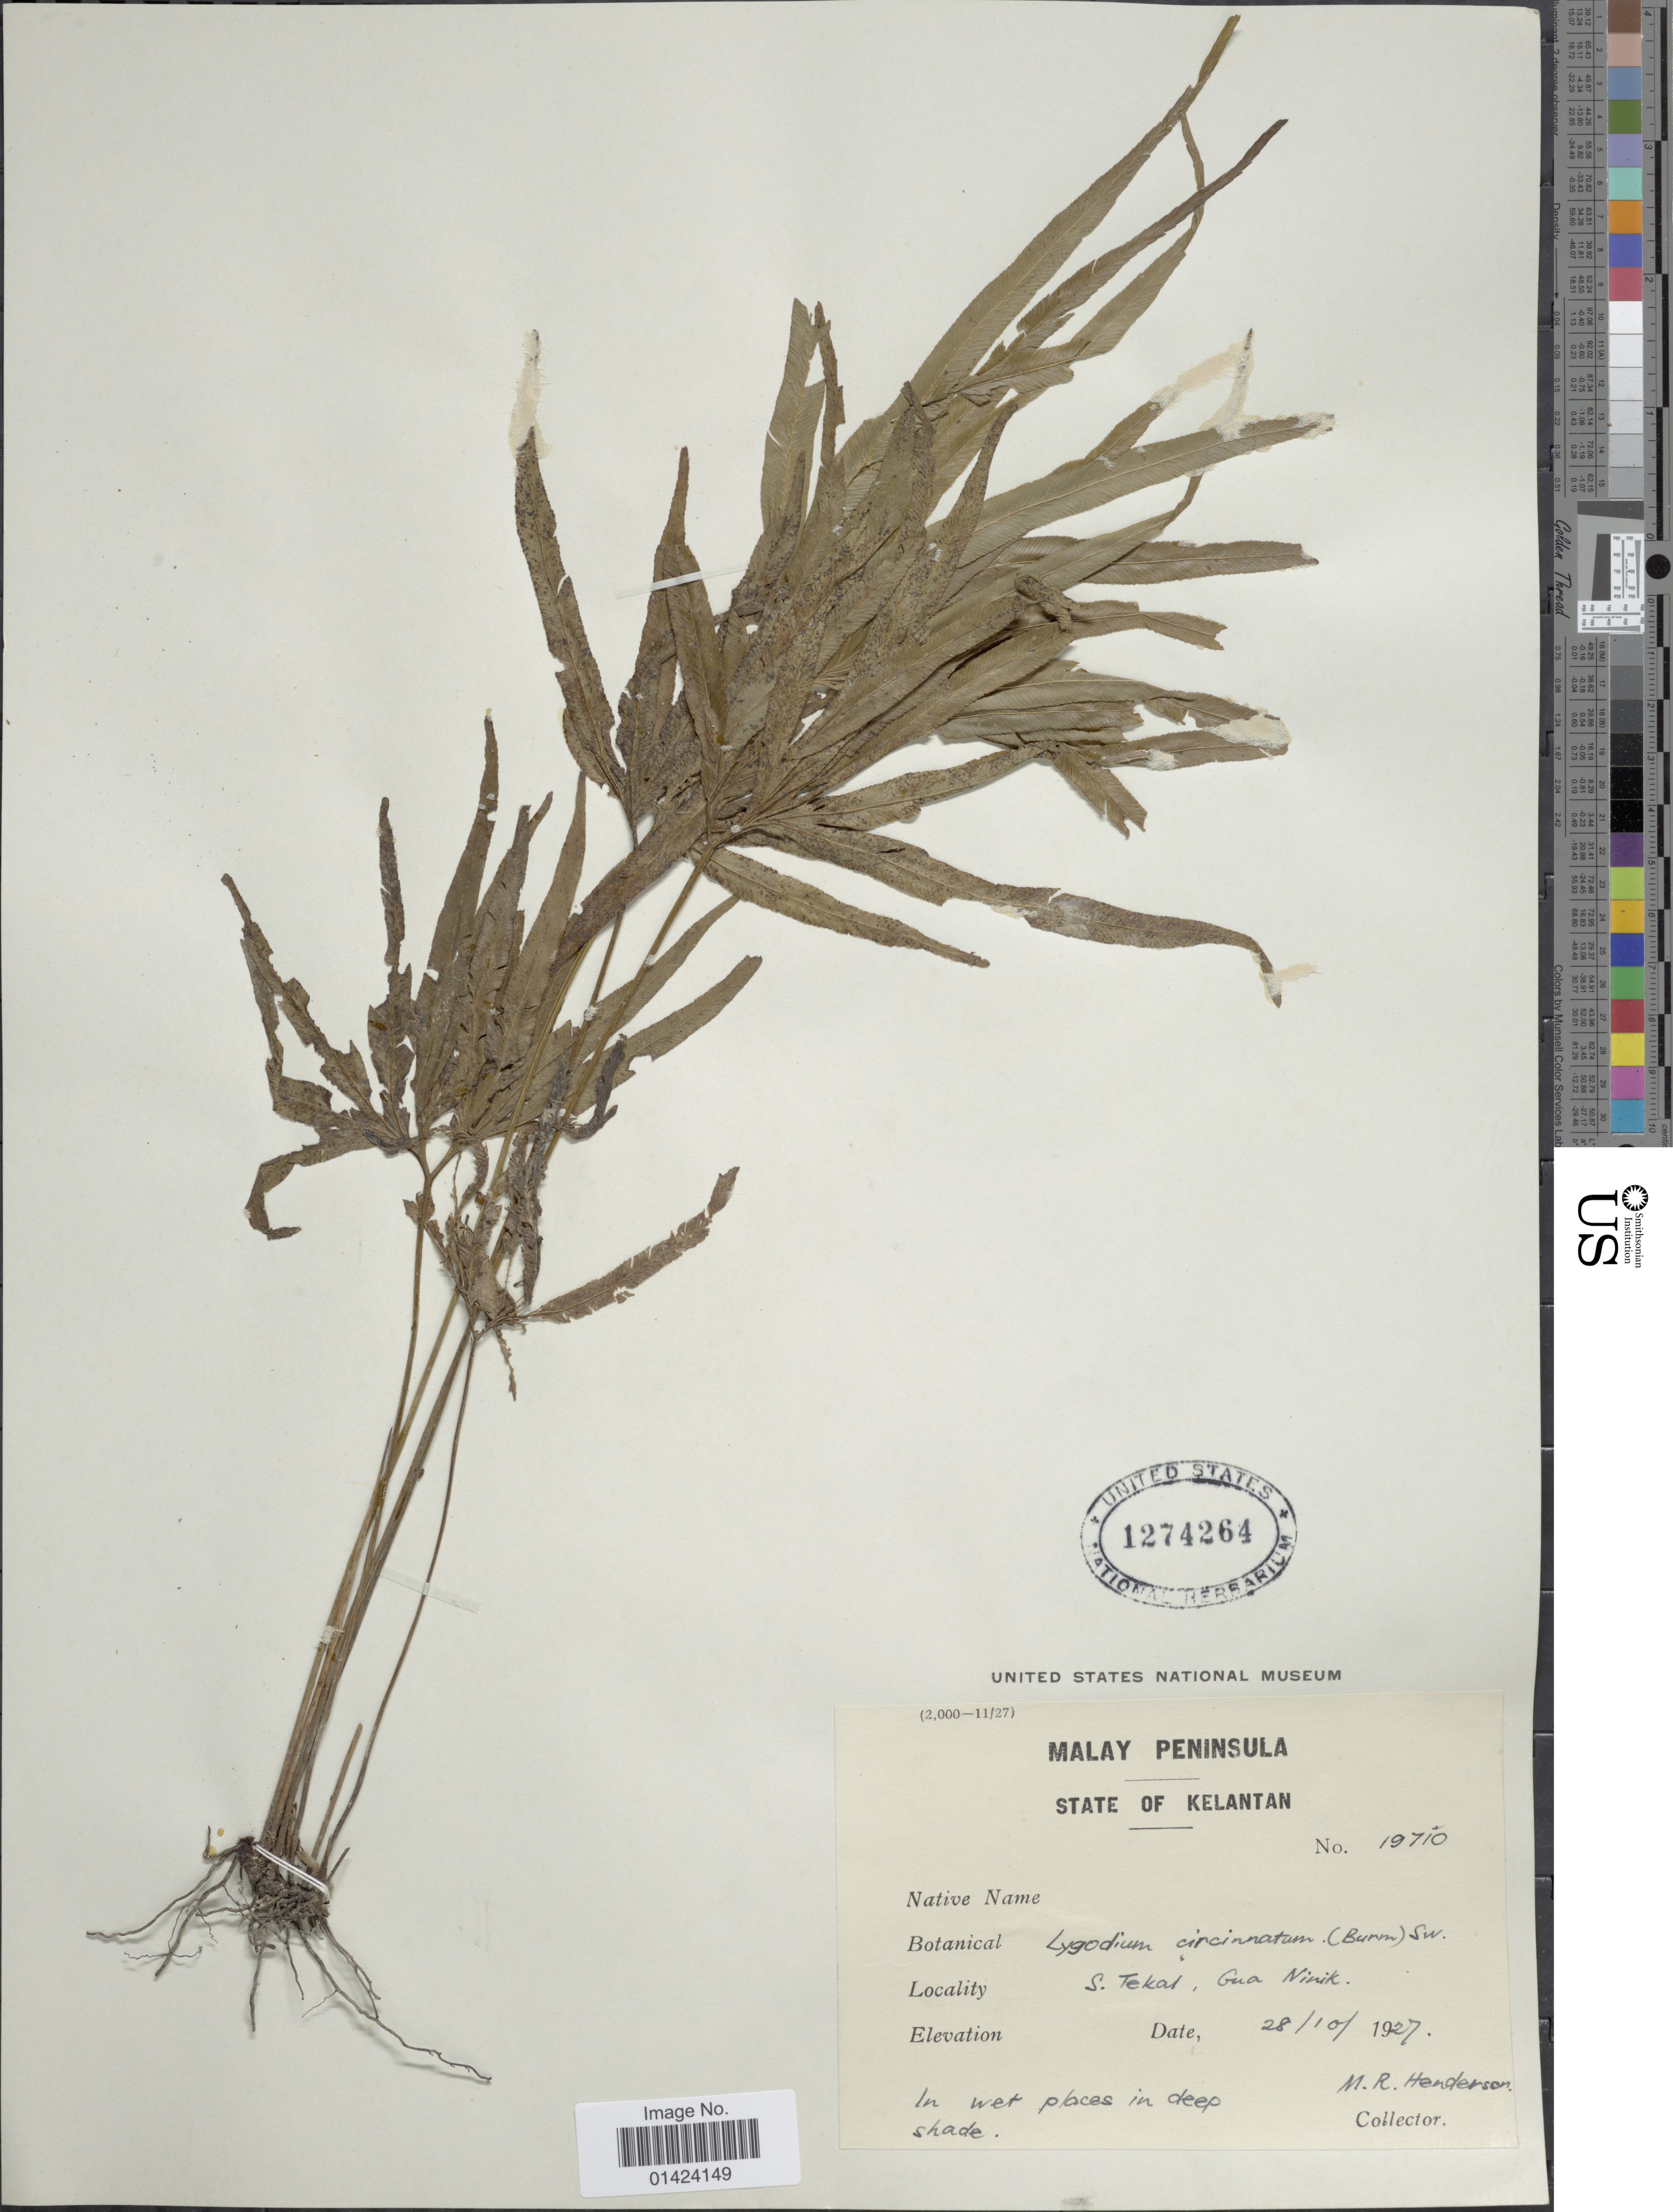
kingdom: Plantae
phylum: Tracheophyta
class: Polypodiopsida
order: Schizaeales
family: Lygodiaceae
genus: Lygodium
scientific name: Lygodium circinnatum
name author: (Burm. f.) Sw.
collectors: M. Henderson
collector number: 19710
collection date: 1927-10-28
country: Malaysia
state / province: Kelantan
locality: Malay Peninsula, State of Kelantan, S. Tekai, Gua Nivik [interpreted]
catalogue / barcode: US 1274264